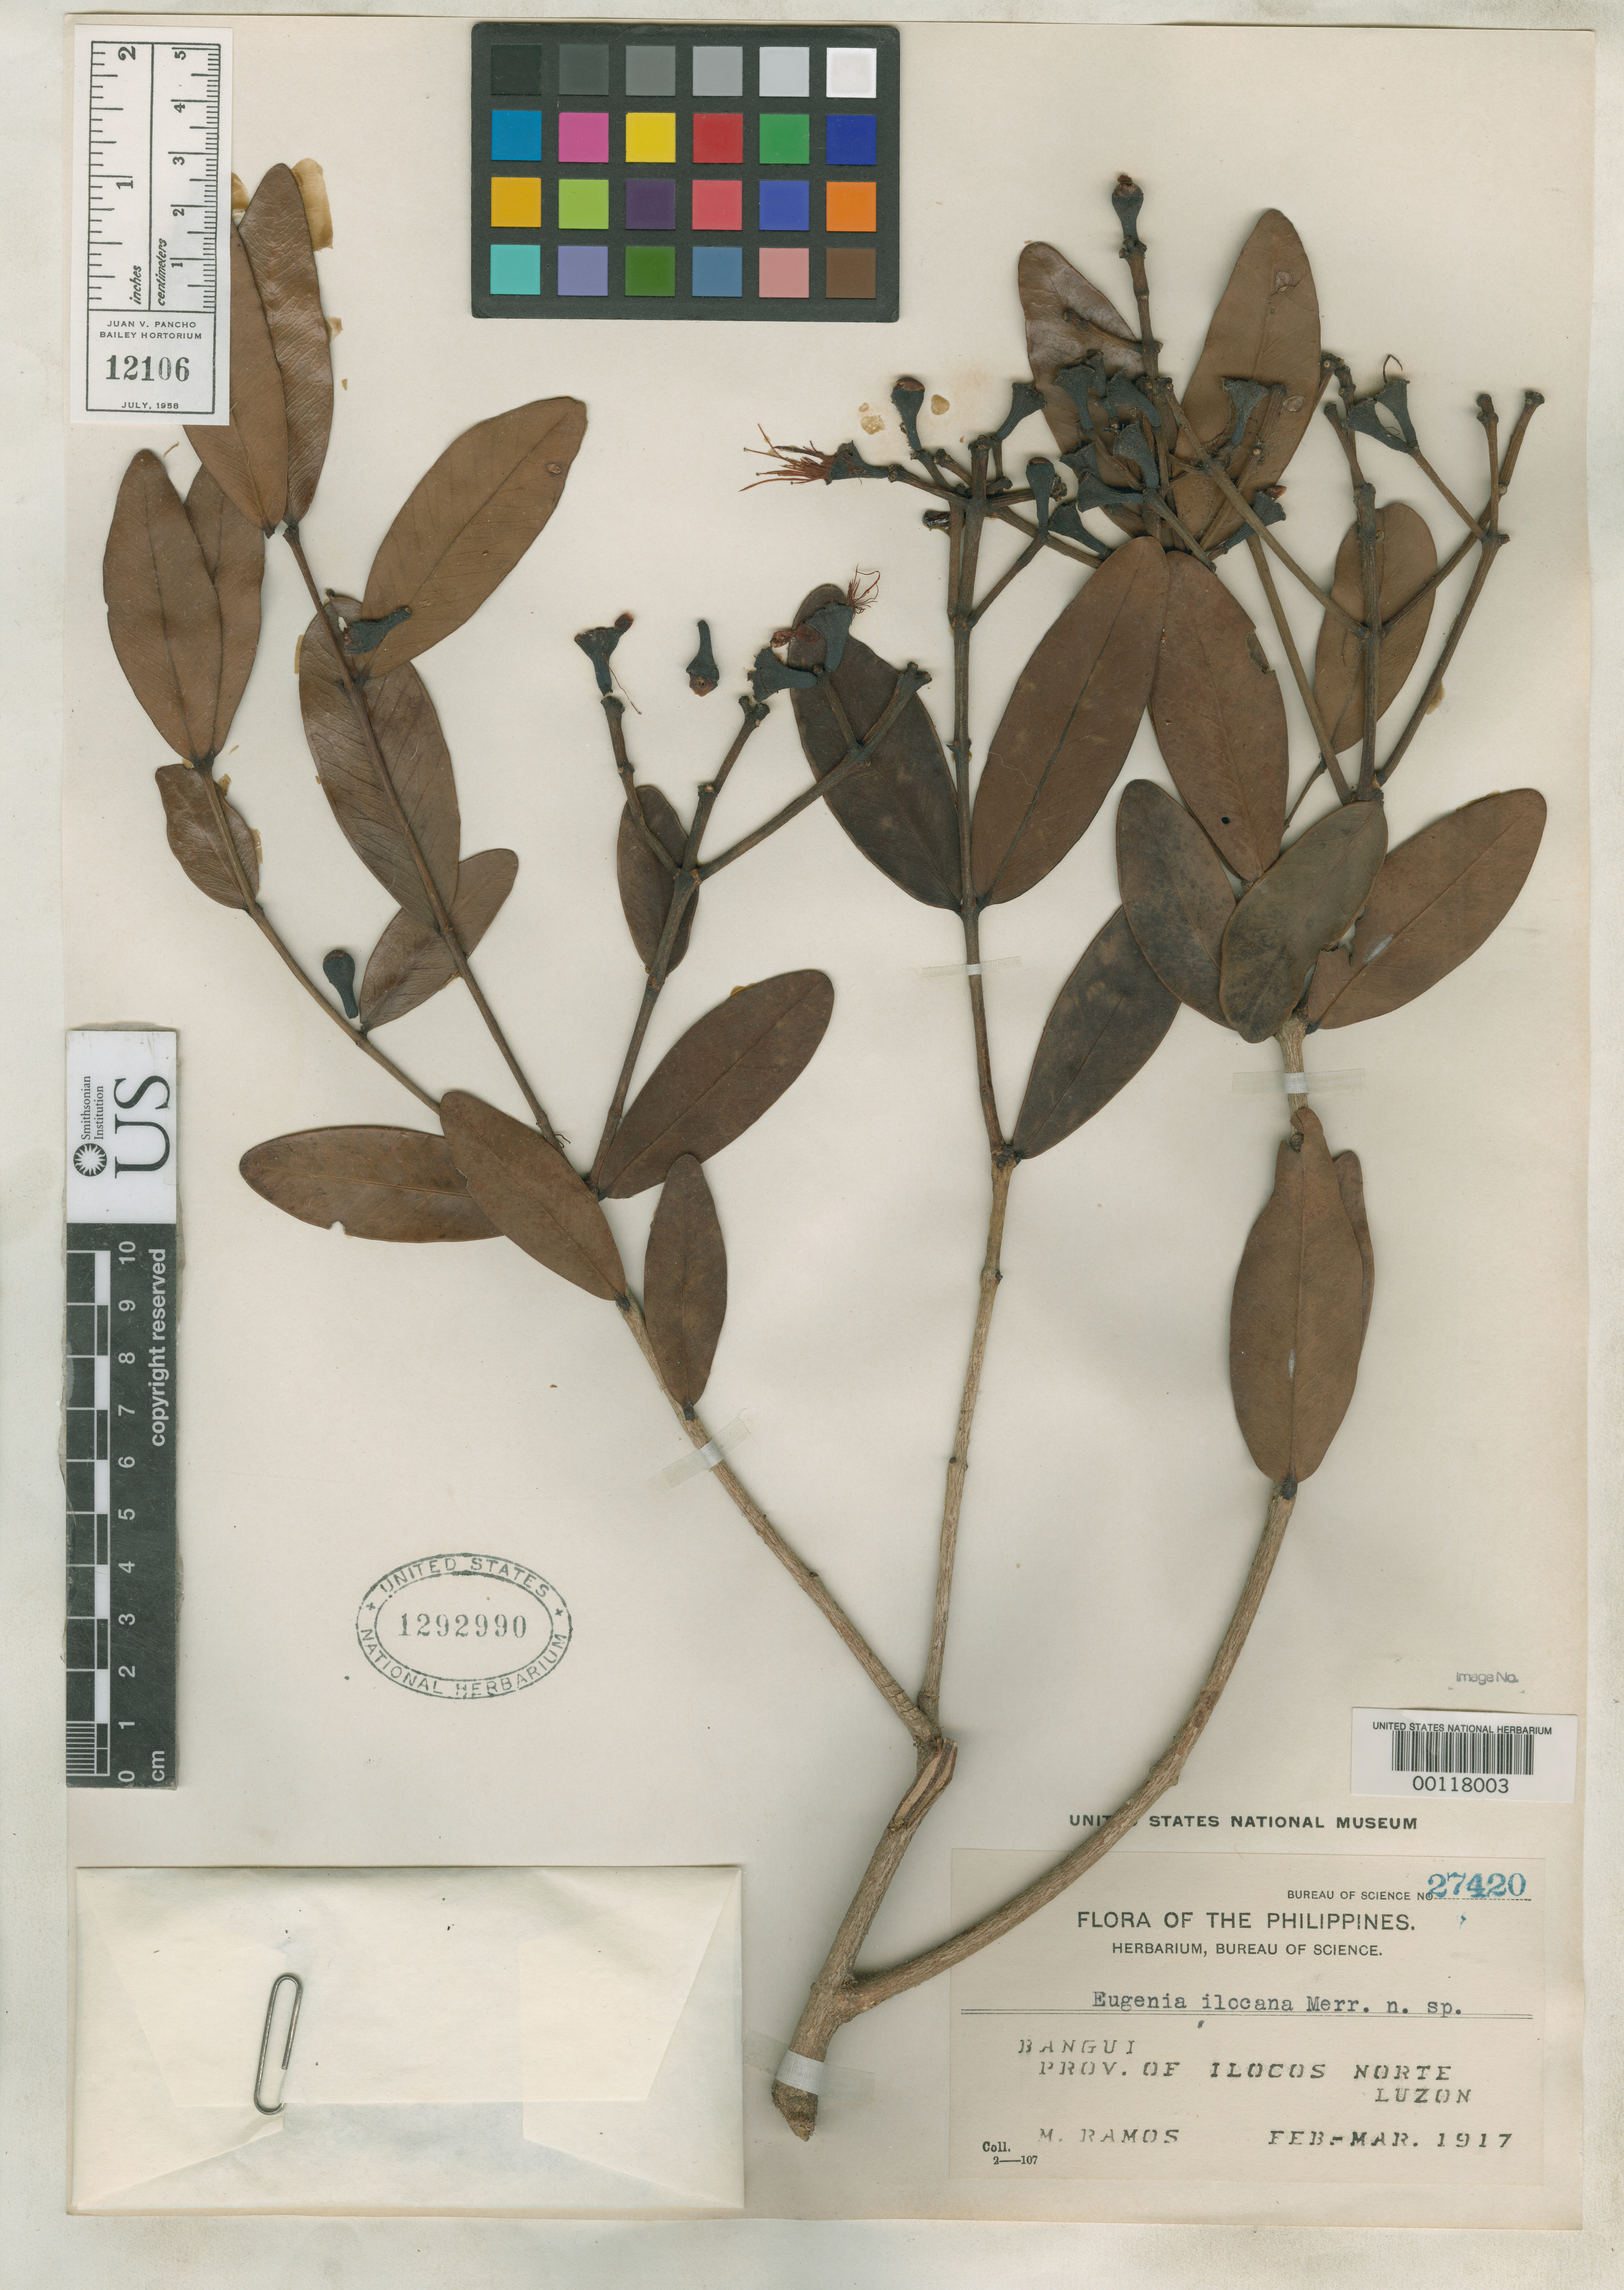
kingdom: Plantae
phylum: Tracheophyta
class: Magnoliopsida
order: Myrtales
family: Myrtaceae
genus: Eugenia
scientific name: Eugenia ilocana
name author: Merr.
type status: Isotype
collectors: M. Ramos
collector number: Bur. Sci. 27420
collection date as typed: Feb 1917 to -- Mar 1917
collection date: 1917-02/1917-03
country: Philippines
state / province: Ilocos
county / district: Ilocos Norte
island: Luzon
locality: Bangui.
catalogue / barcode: US 1292990